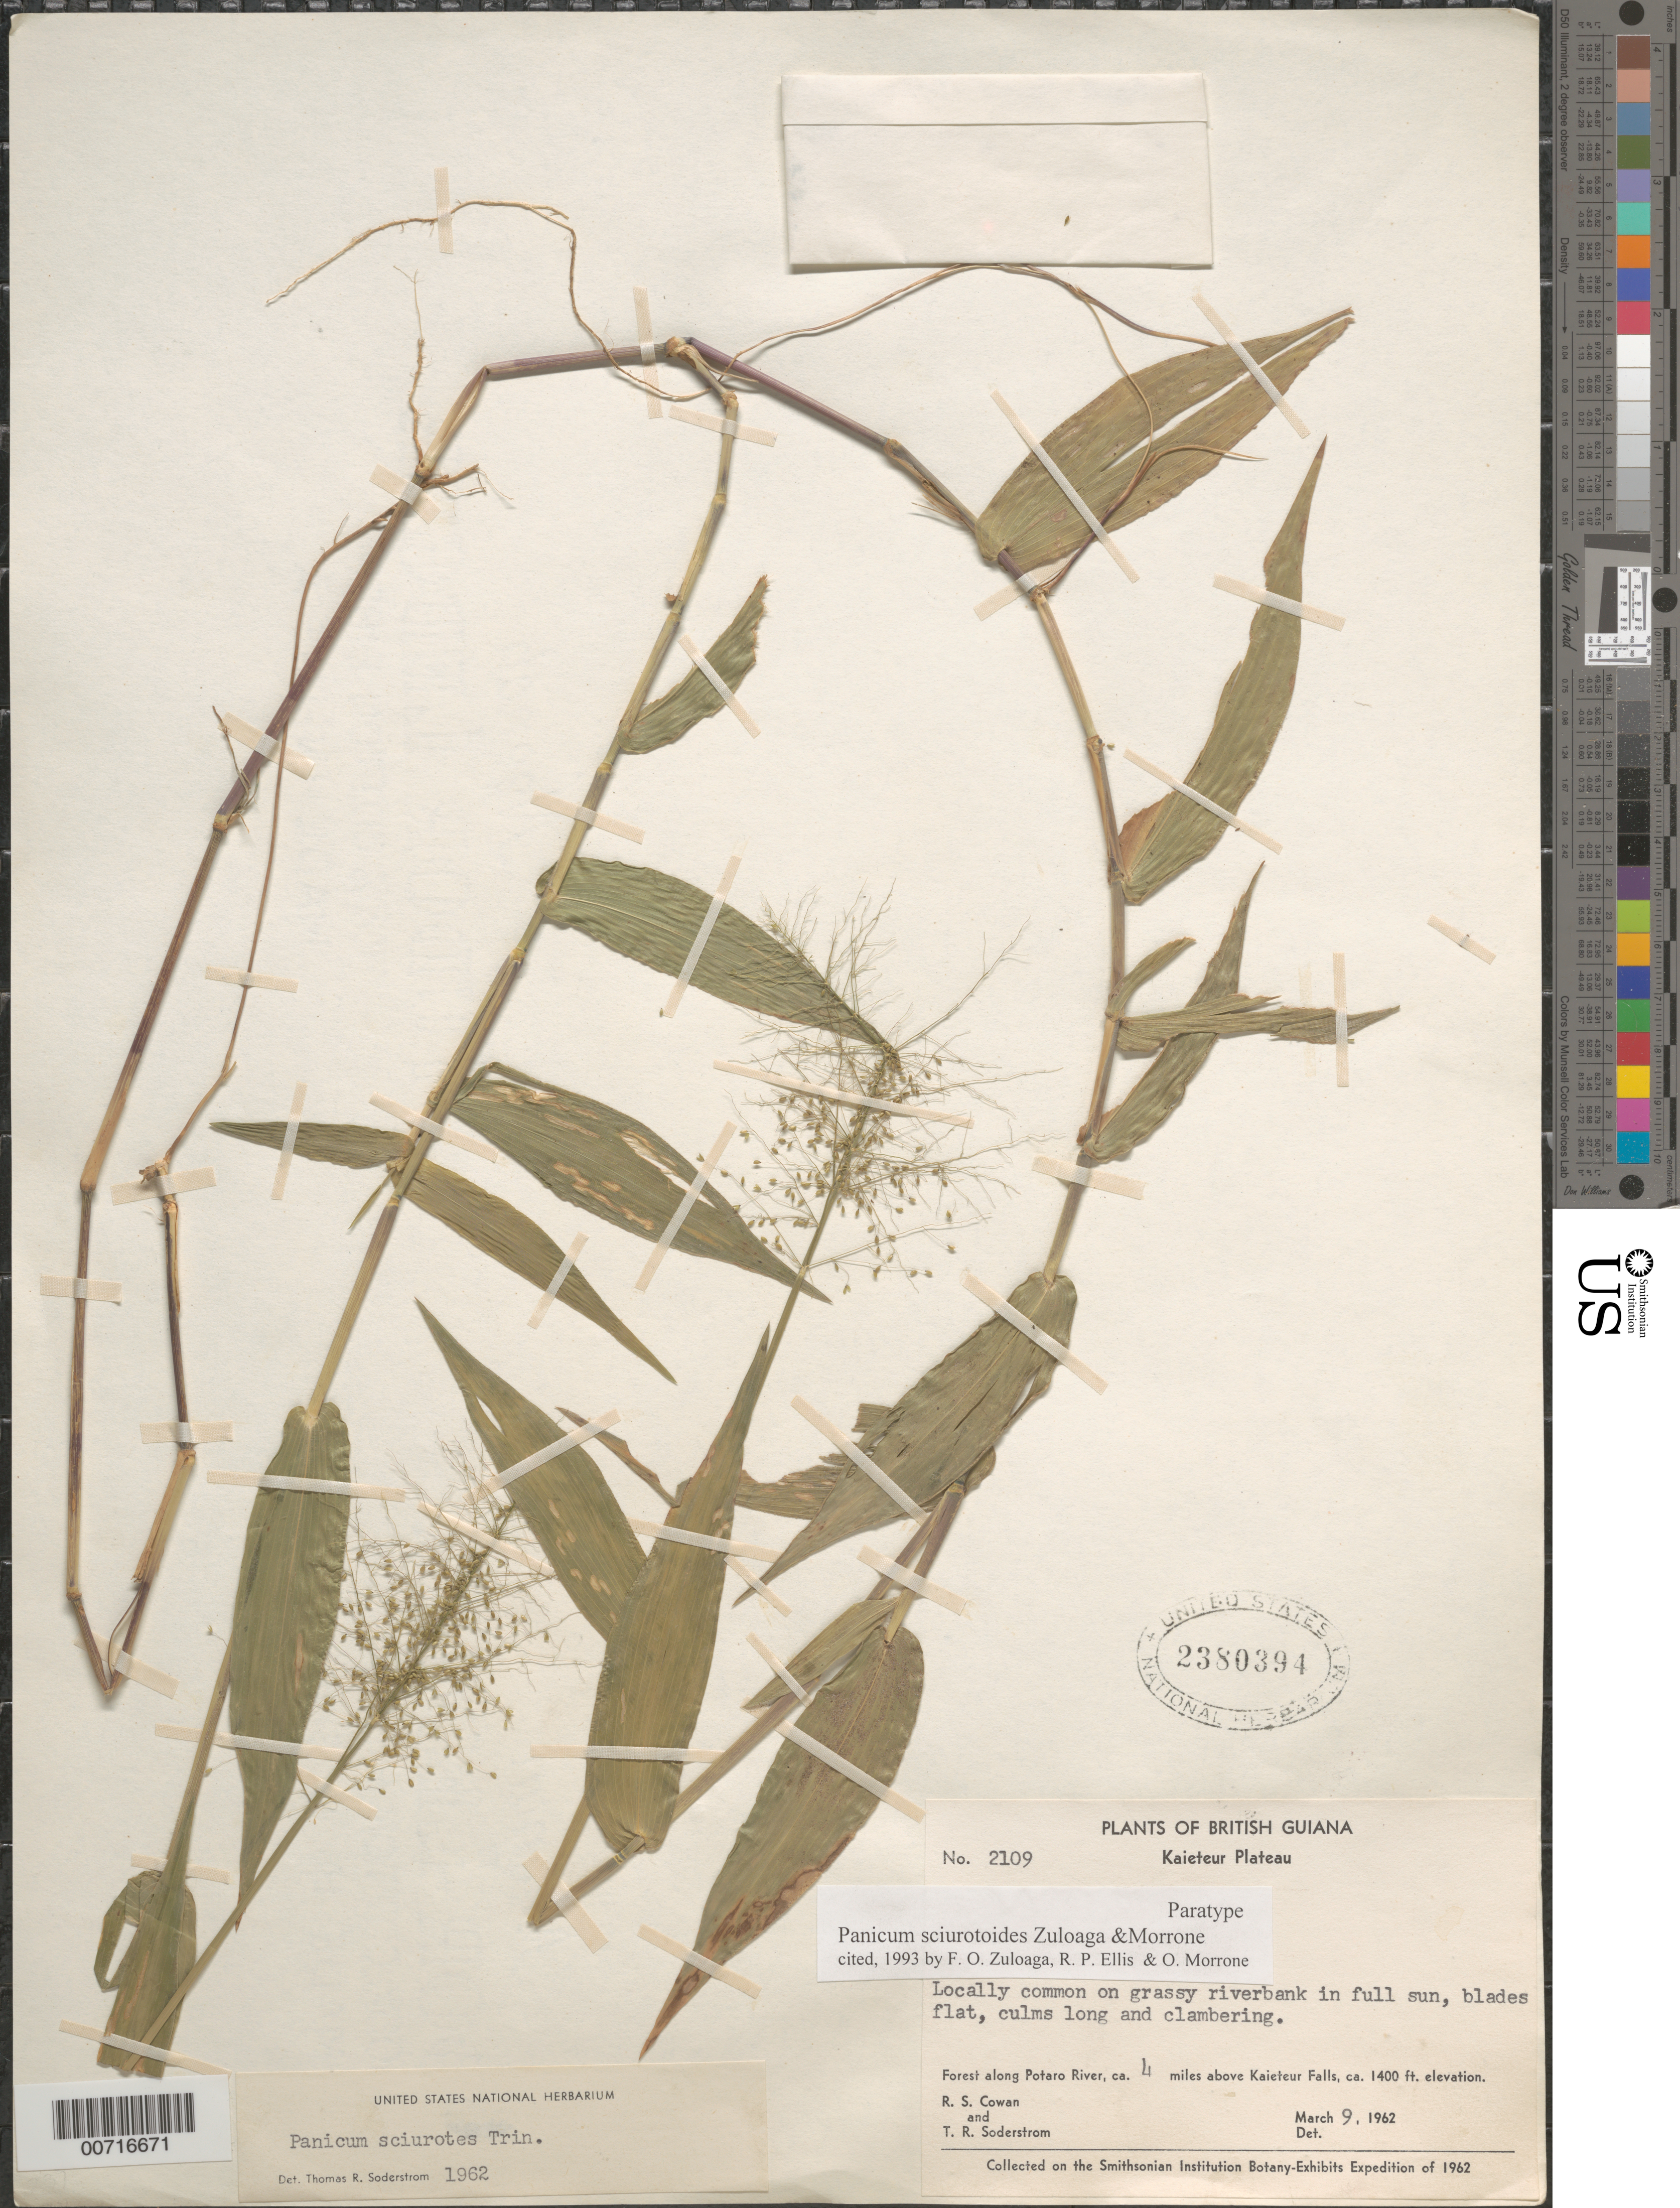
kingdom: Plantae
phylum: Tracheophyta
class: Liliopsida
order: Poales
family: Poaceae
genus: Panicum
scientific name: Panicum sciurotoides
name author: Zuloaga & Morrone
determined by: Zuloaga, F. O.; Ellis, R. P.; Morrone, O. N.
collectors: R. S. Cowan & T. R. Soderstrom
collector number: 2109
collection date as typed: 9-Mar-62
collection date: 1962-03-09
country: Guyana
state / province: Potaro-Siparuni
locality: Potaro River, ca. 4 mi. above Kaieteur Falls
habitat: Grassy riverbank in full sun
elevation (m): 427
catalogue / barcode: US 2380394